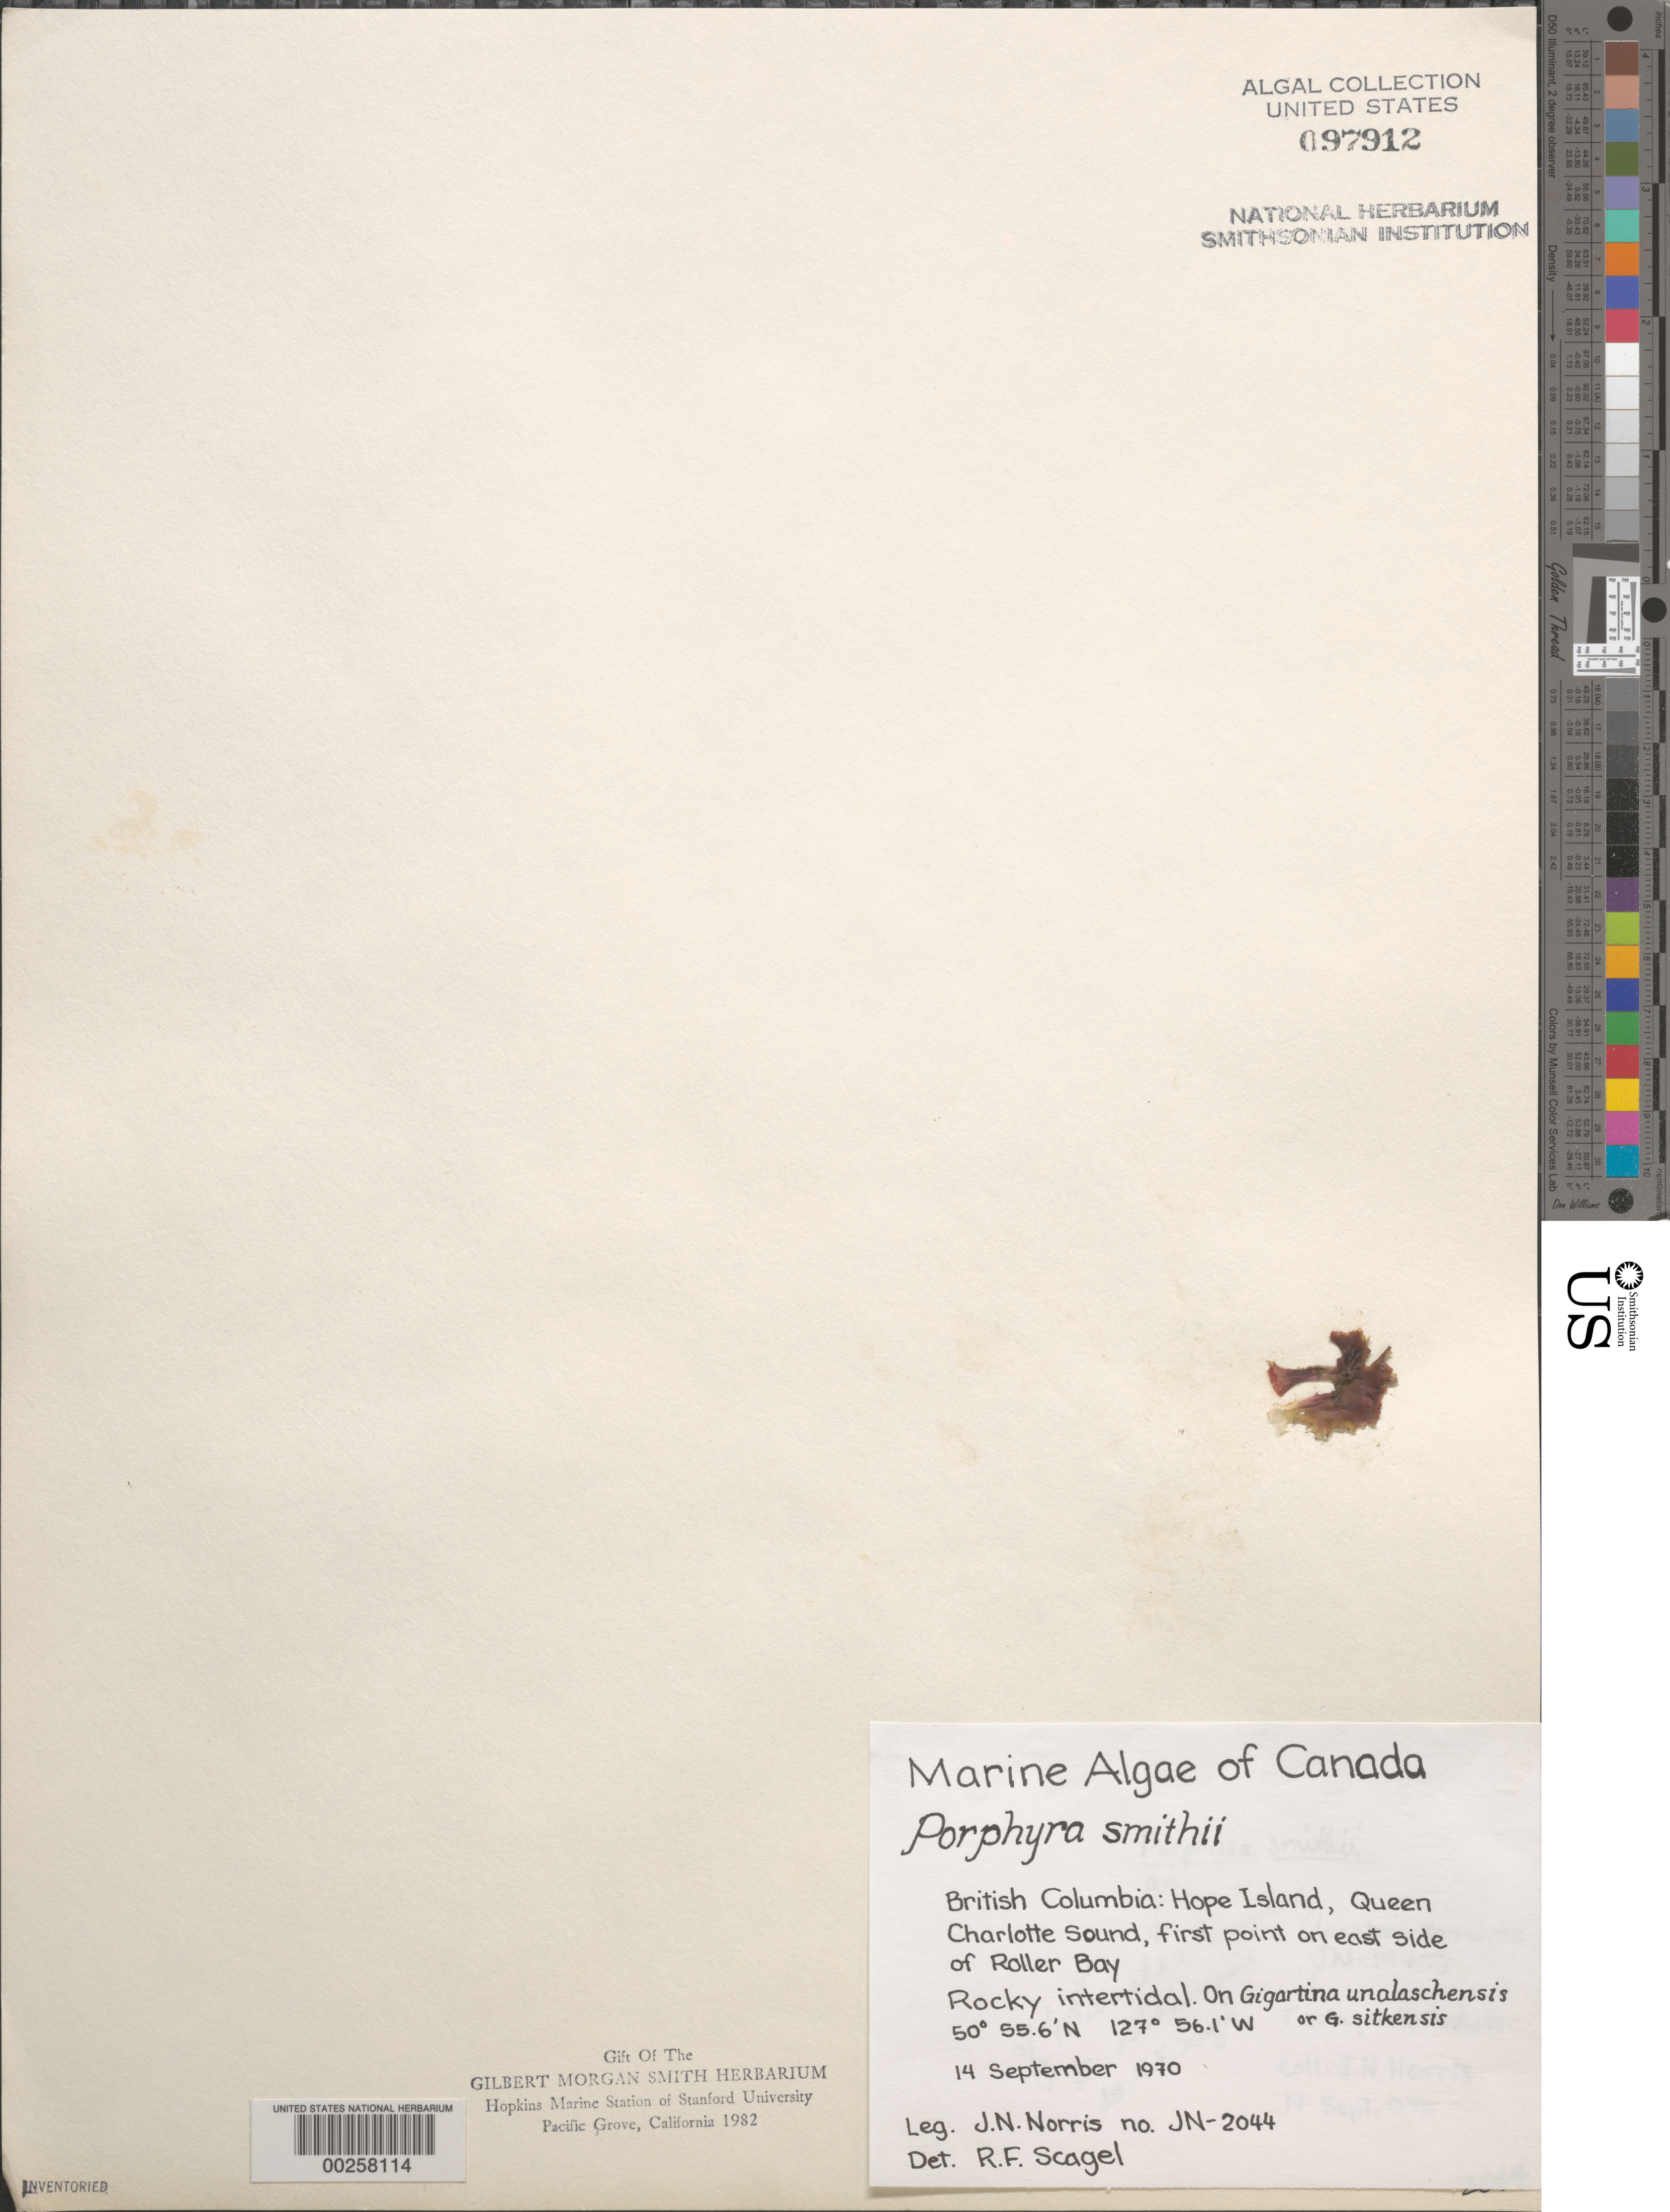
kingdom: Plantae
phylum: Rhodophyta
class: Bangiophyceae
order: Bangiales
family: Bangiaceae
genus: Pyropia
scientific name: Pyropia smithii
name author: (Hollenb. & I.A. Abbott) S.C. Lindstrom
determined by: Algae name updating Project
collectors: J. N. Norris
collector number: JN-2044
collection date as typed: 14 Sep 1970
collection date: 1970-09-14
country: Canada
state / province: British Columbia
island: Hope Island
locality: Roller Bay, Queen Charlotte Sound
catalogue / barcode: US 97912